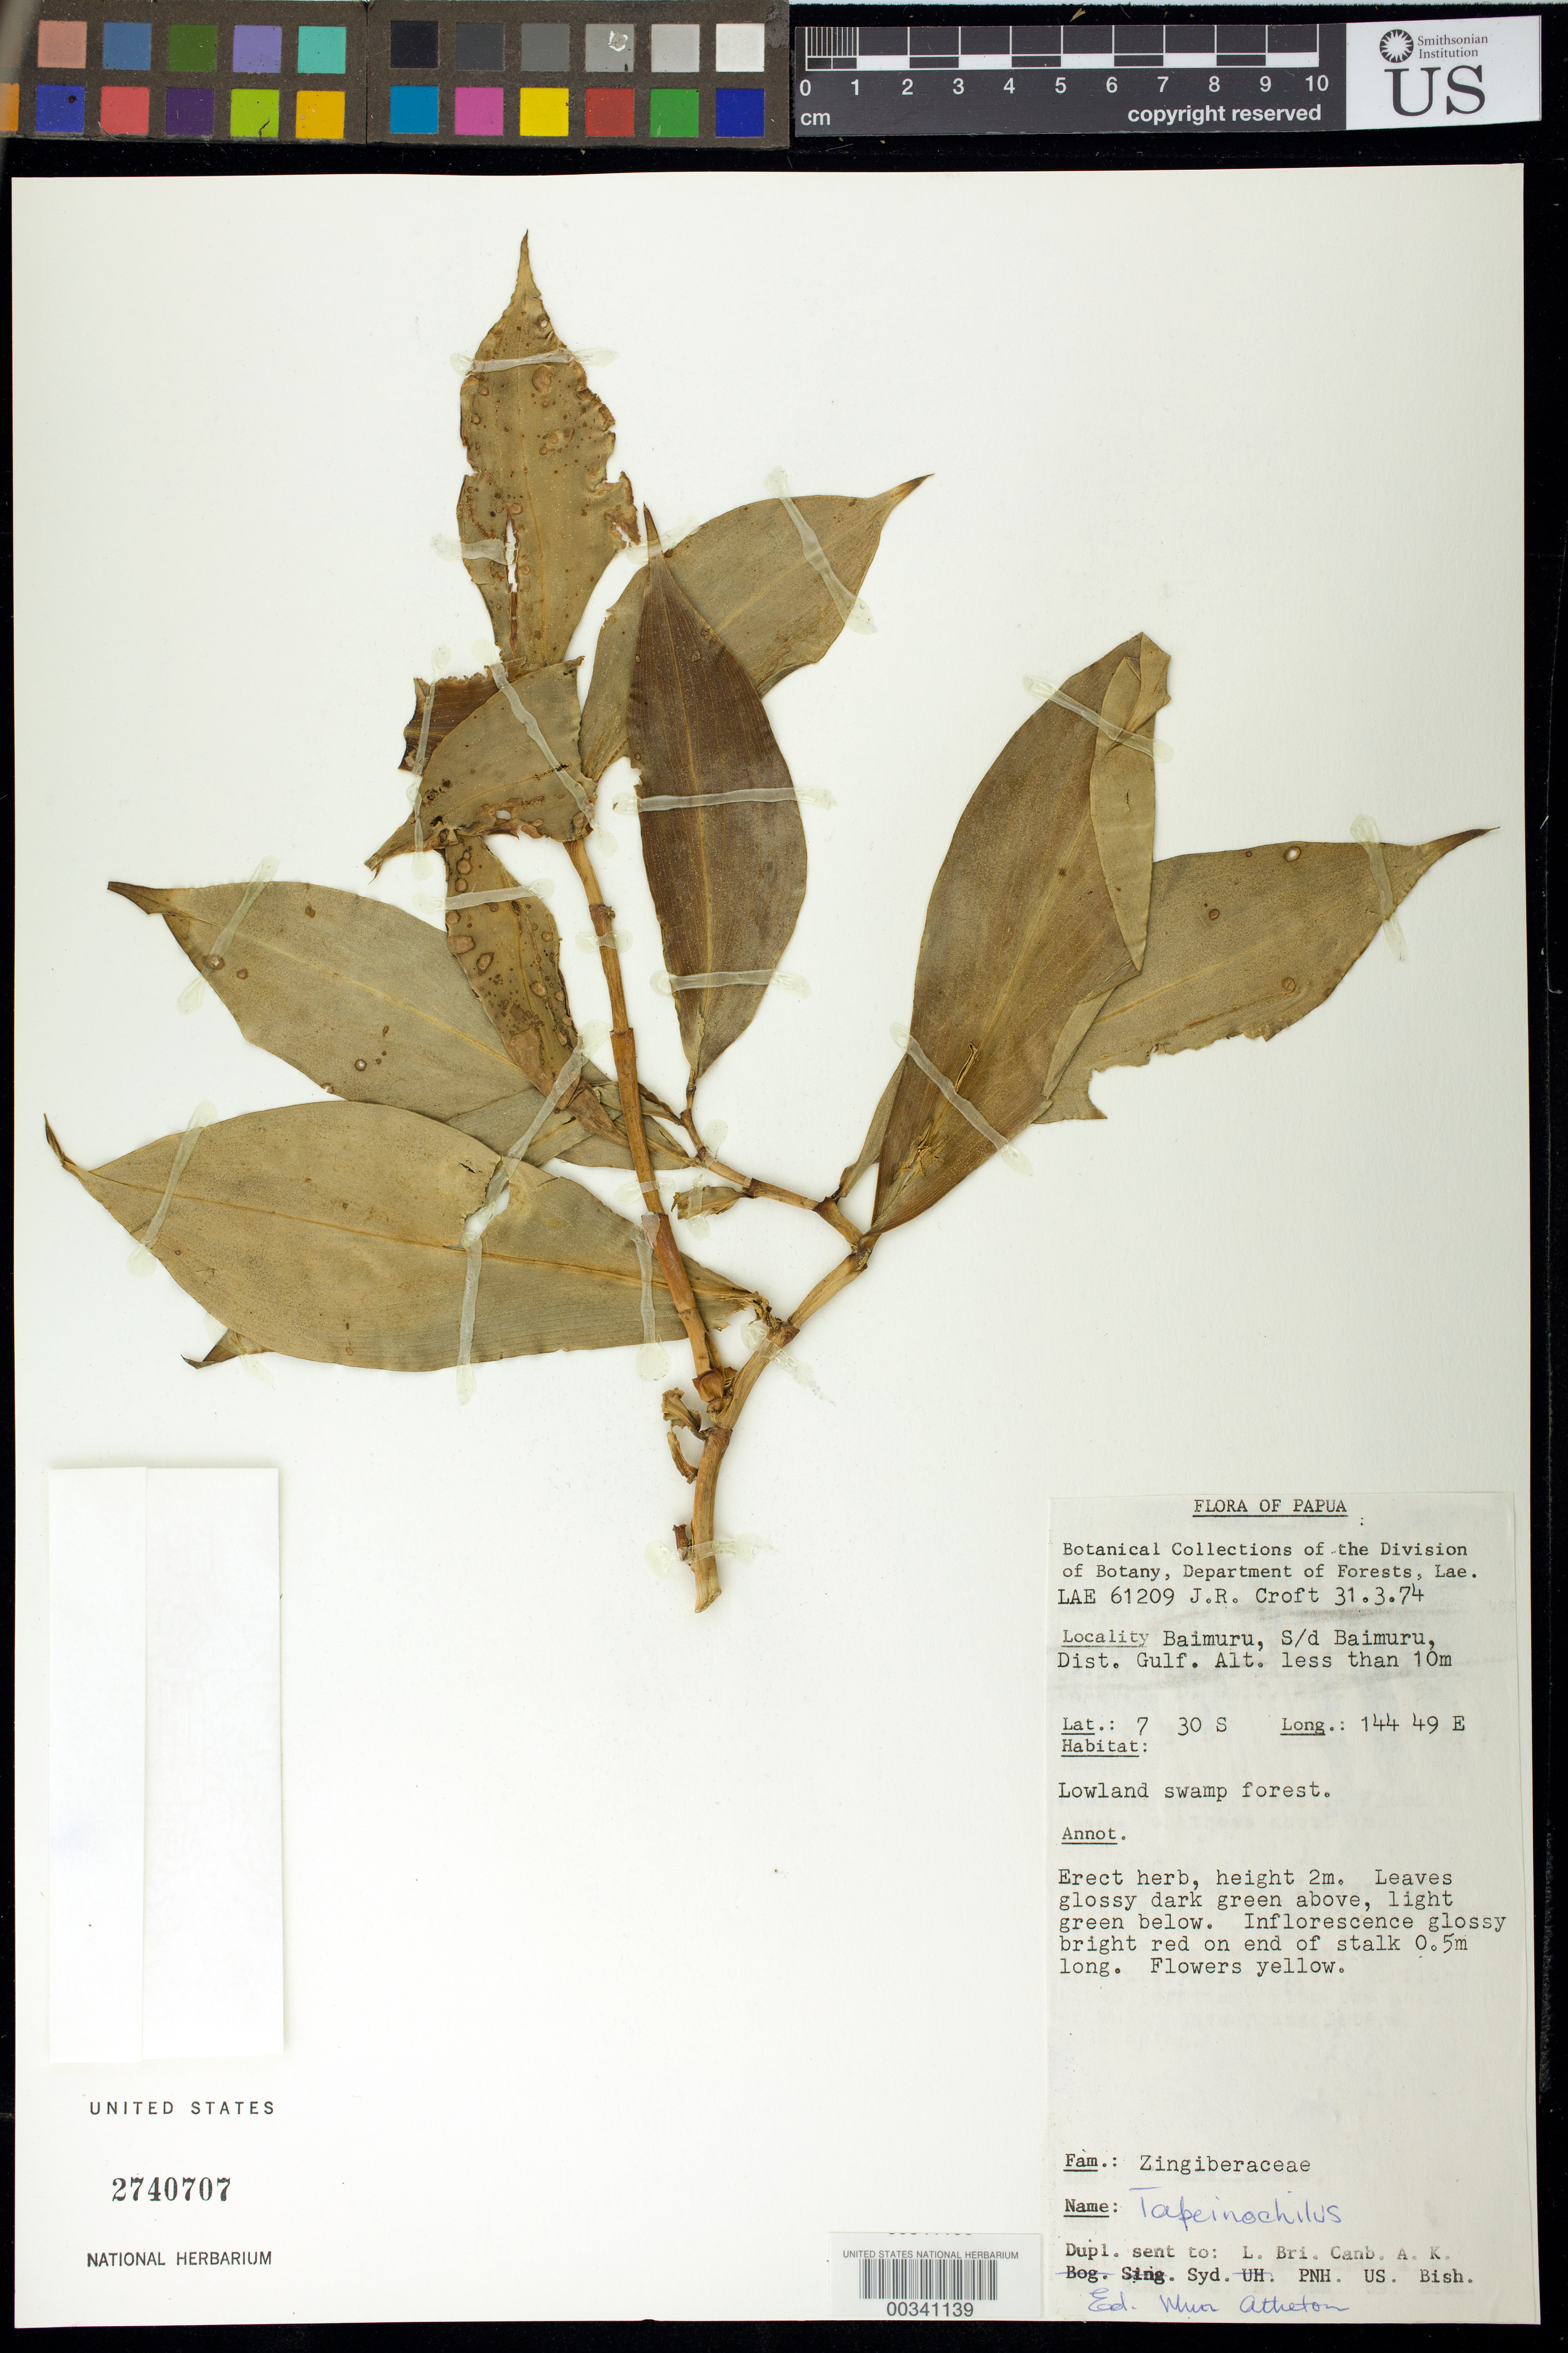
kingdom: Plantae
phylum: Tracheophyta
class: Liliopsida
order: Zingiberales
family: Costaceae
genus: Tapeinochilos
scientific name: Tapeinochilos sp.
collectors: J. R. Croft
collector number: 61209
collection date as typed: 31 Mar 1974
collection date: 1974-03-31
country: Papua New Guinea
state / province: Gulf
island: New Guinea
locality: Baimuru, s/d baimuru, dist. gulf.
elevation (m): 0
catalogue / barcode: US 2740707